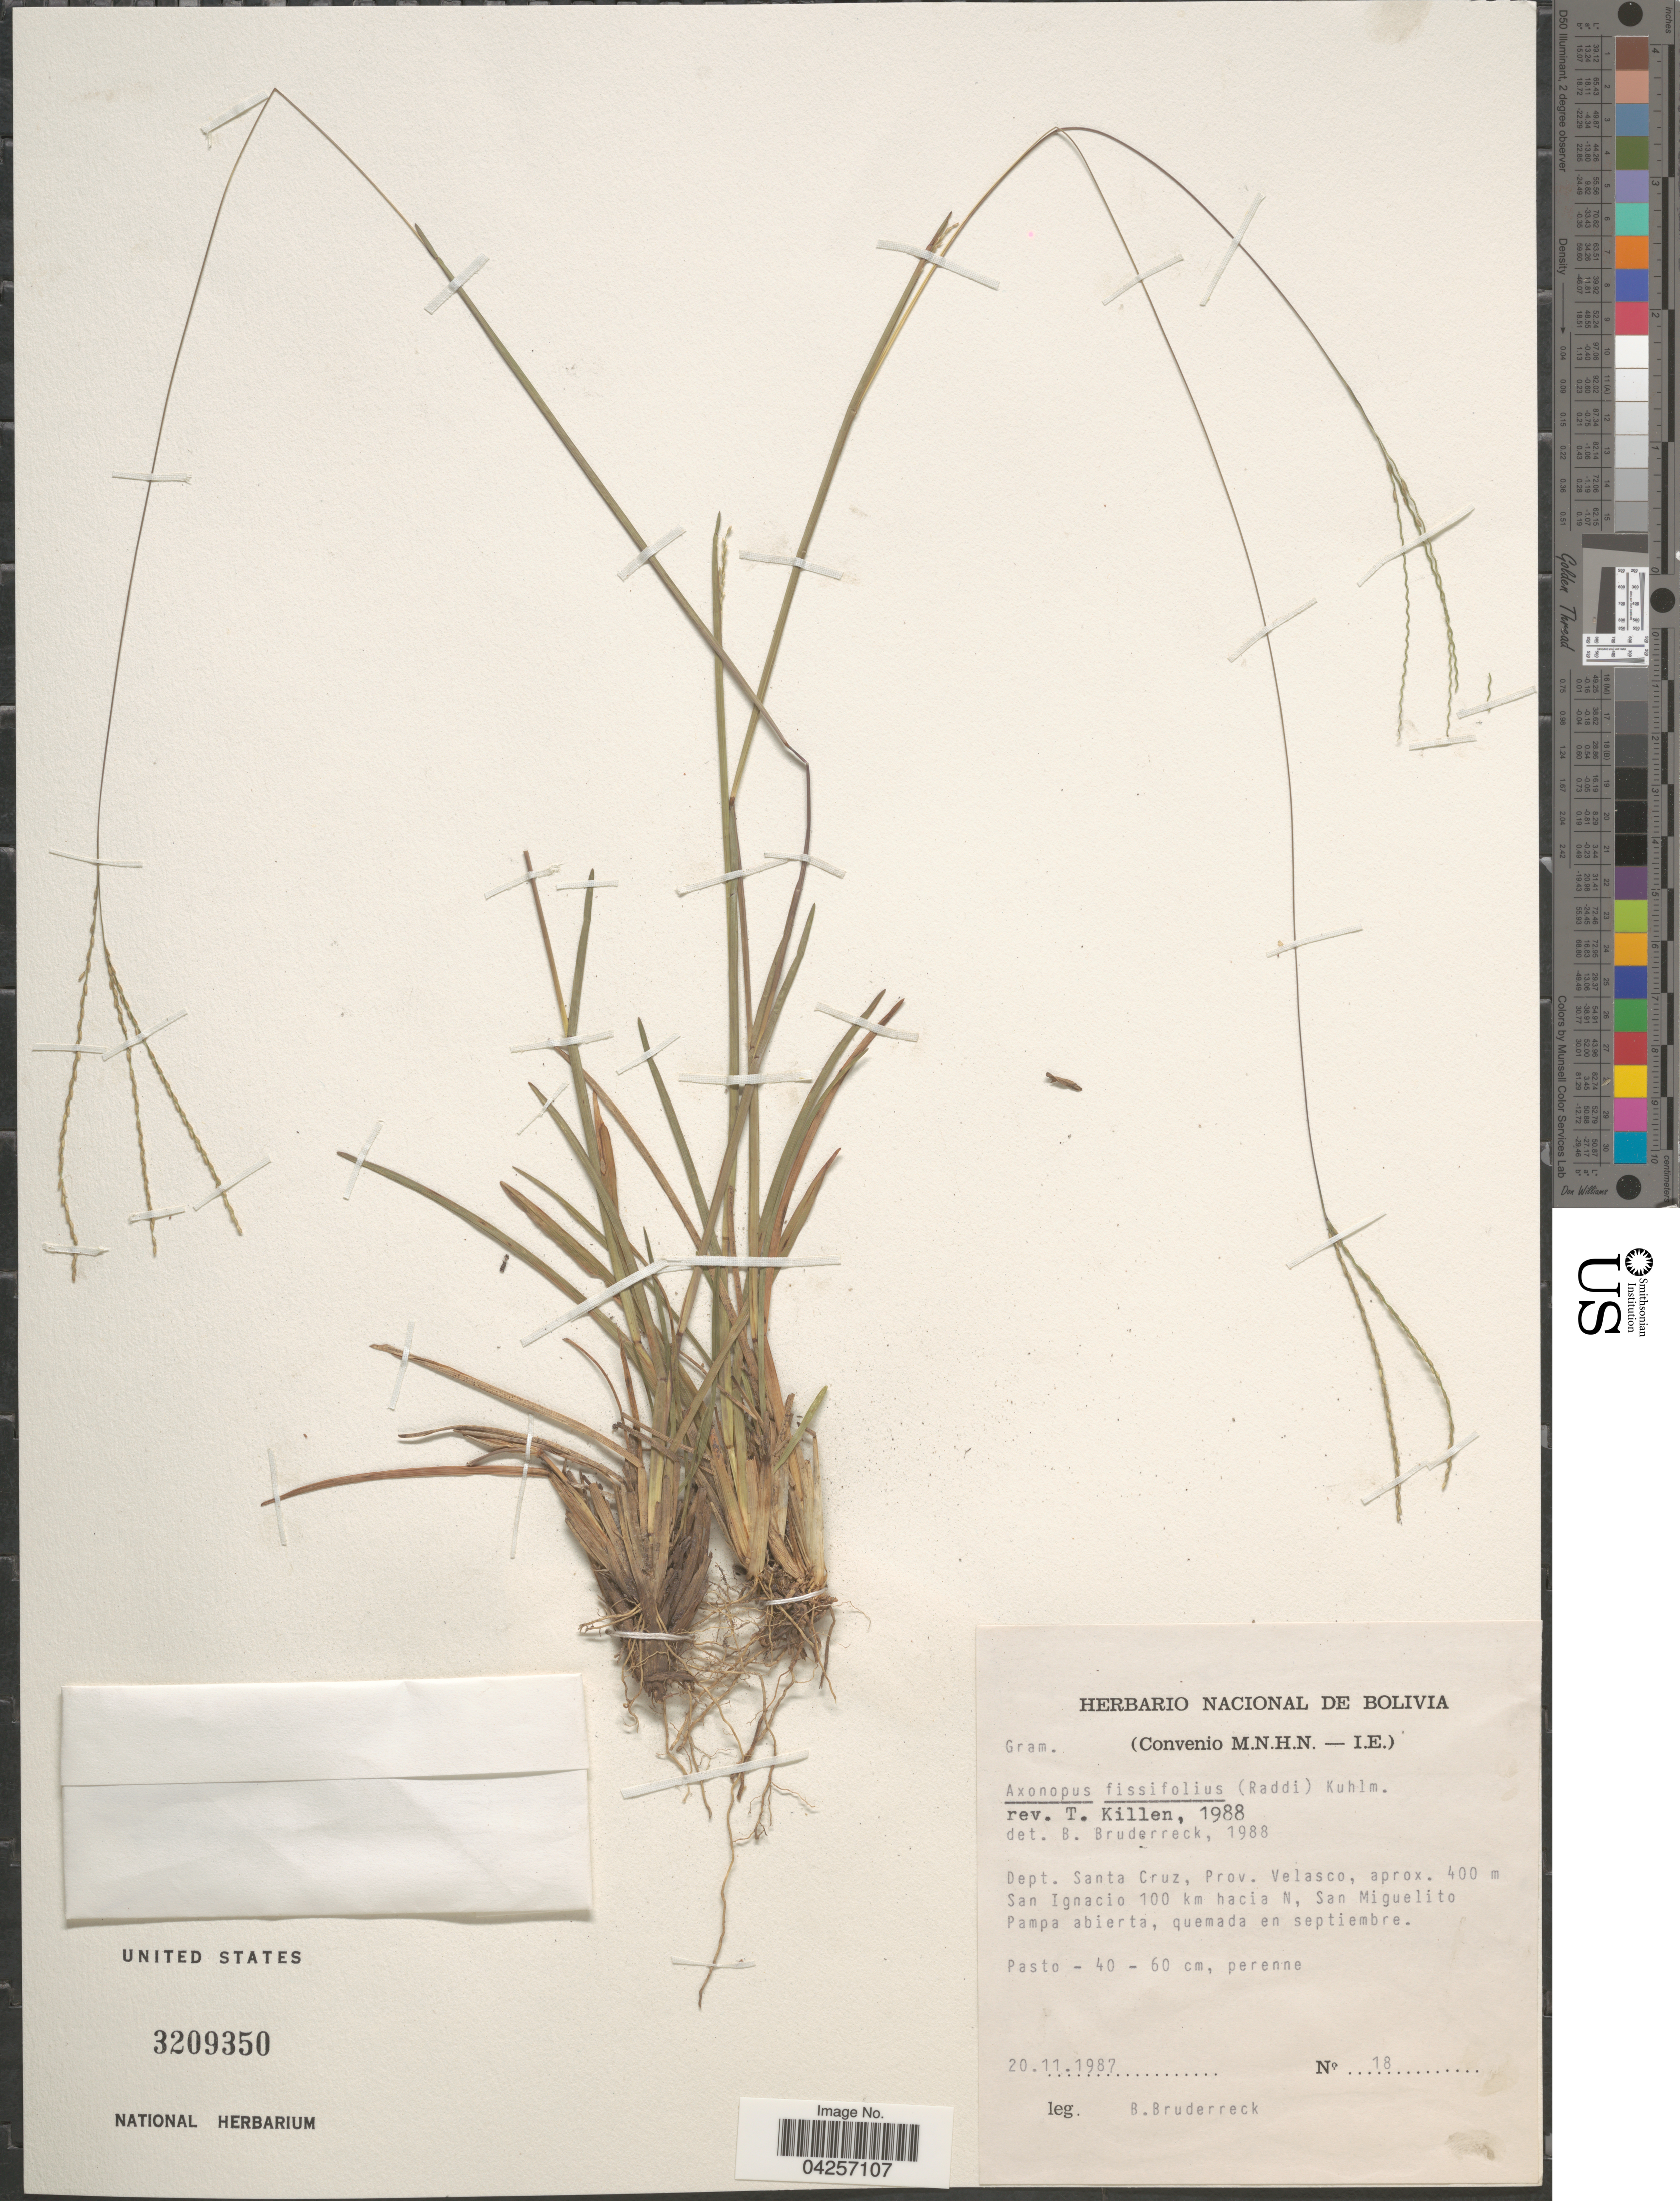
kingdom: Plantae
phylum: Tracheophyta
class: Liliopsida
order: Poales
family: Poaceae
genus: Axonopus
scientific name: Axonopus fissifolius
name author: (Raddi) Kuhlm.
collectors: B. Bruderreck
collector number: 18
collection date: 1987-11-20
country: Bolivia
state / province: Santa Cruz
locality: Dept. Santa Cruz, Prov. Velasco, aprox. 400 m. San Ignacio 32 km hacia N, San Miguelito.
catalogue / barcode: US 3209350